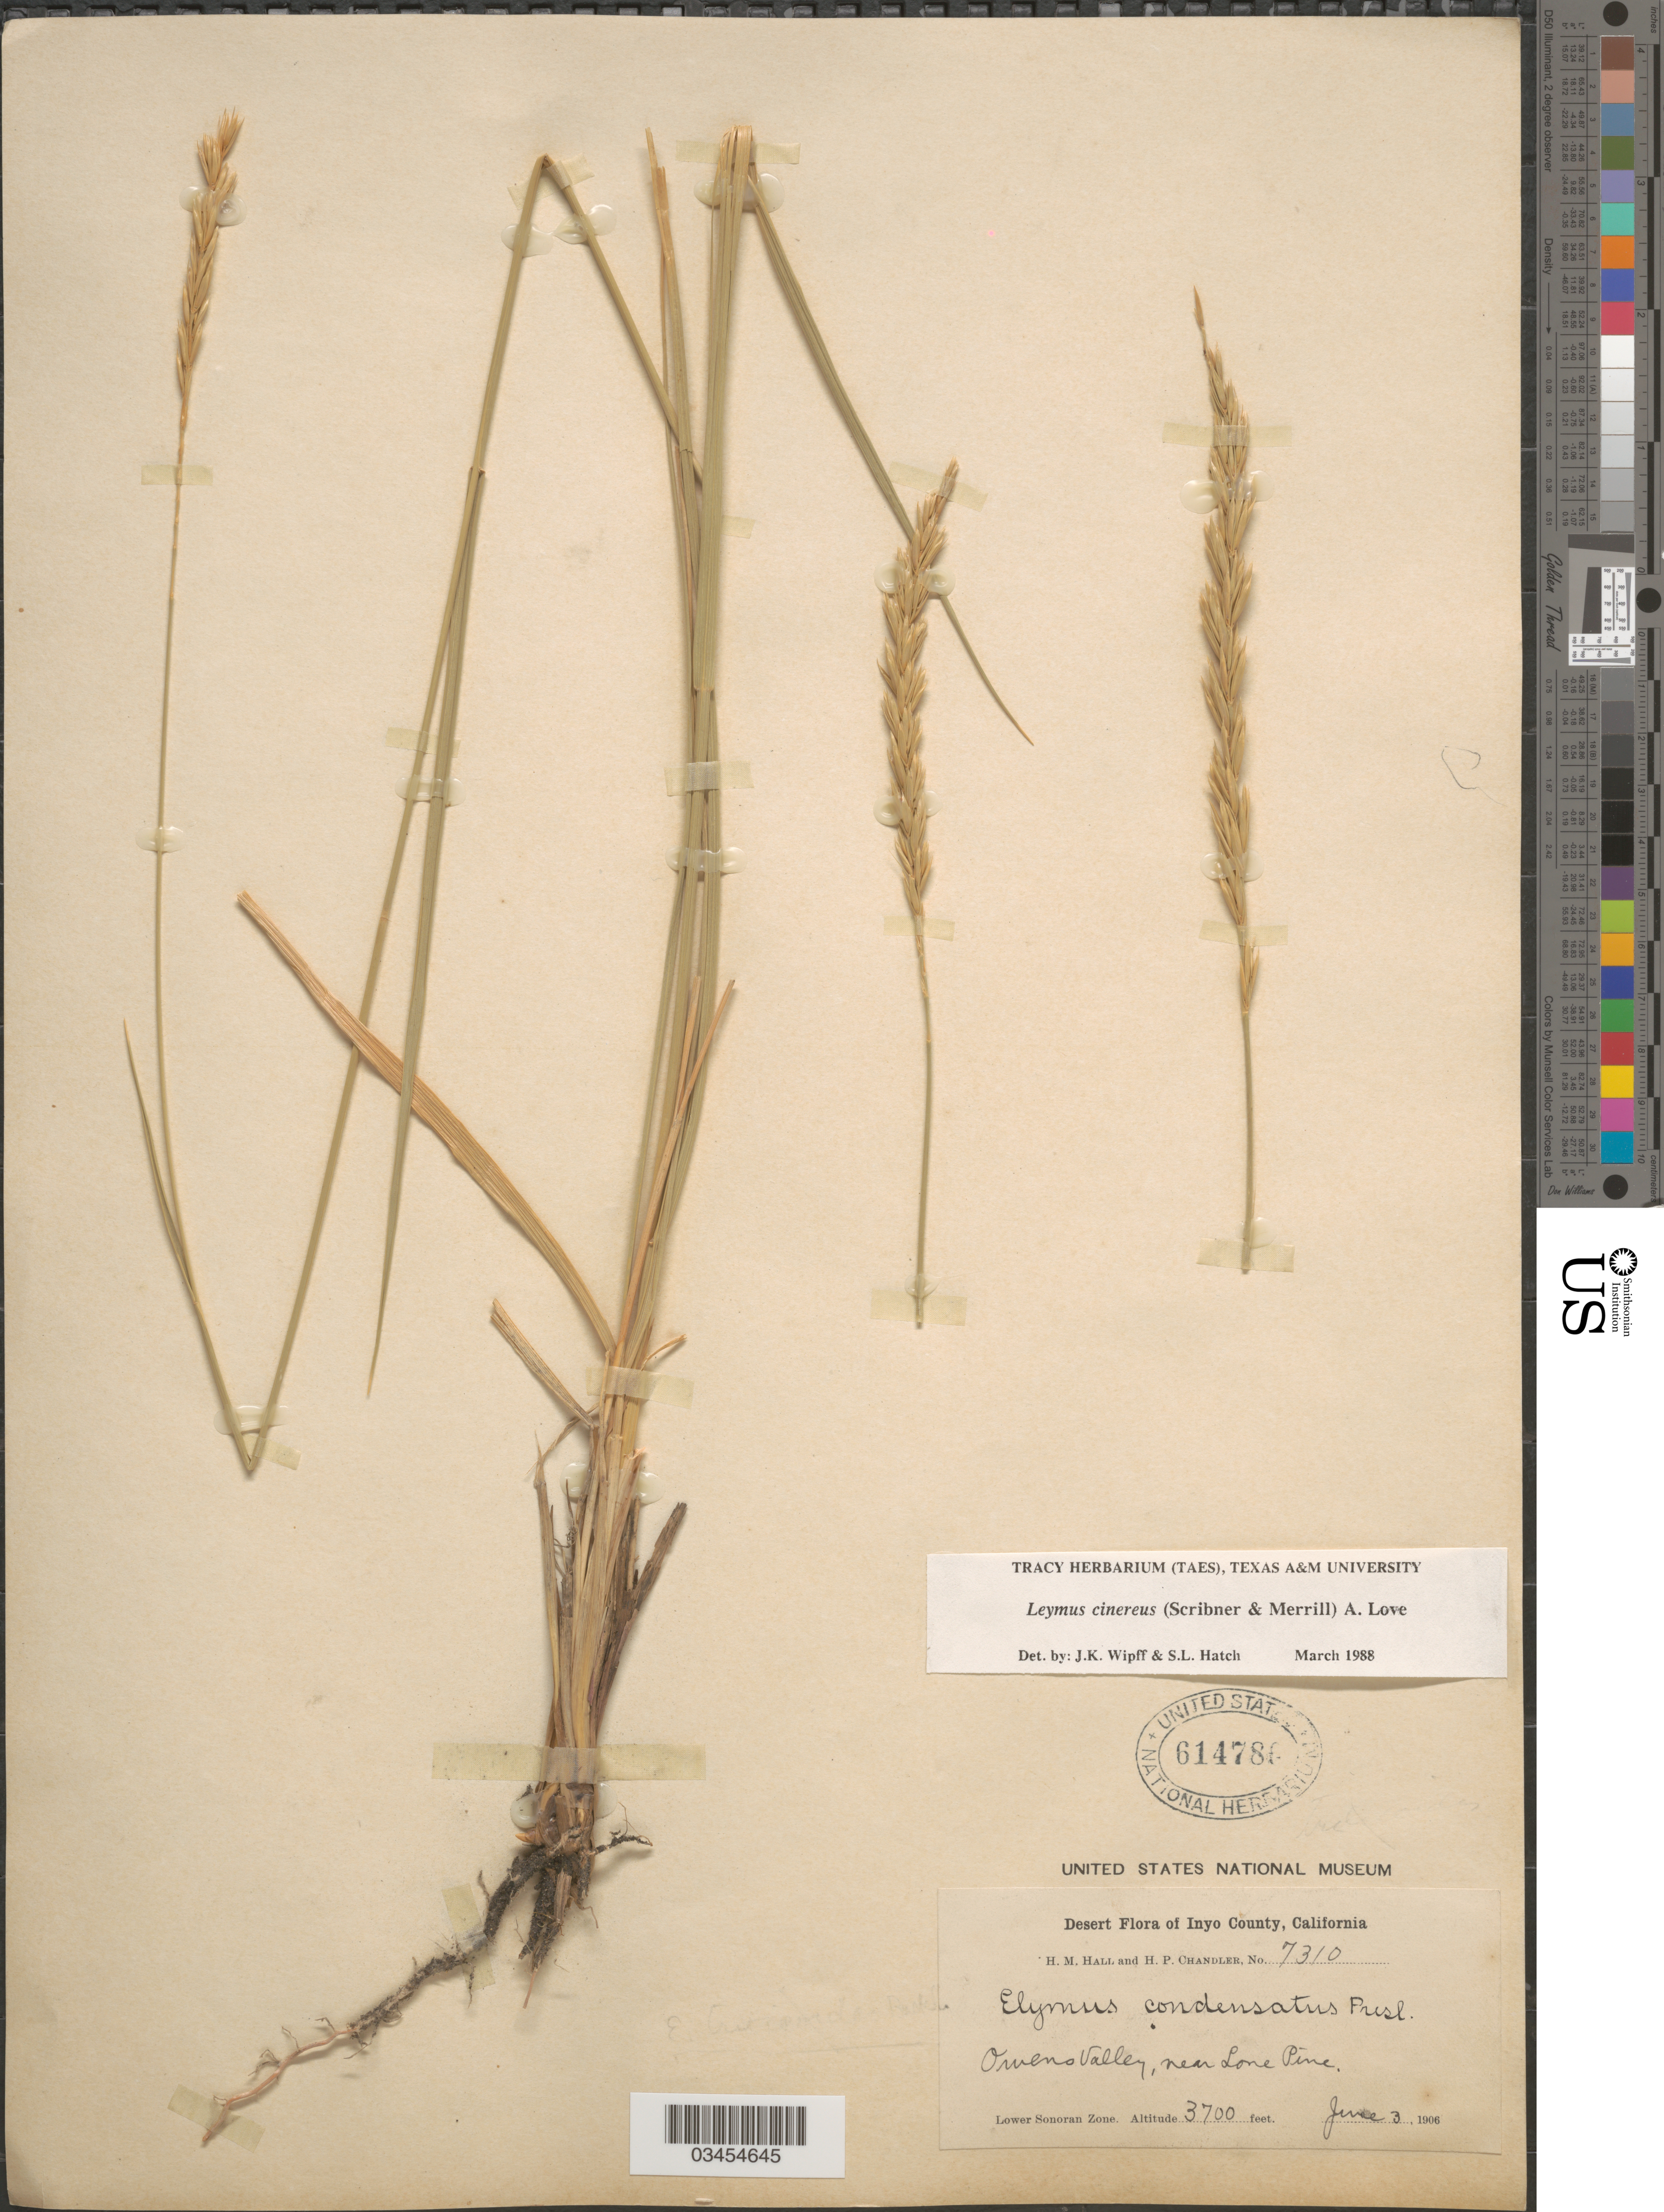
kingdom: Plantae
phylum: Tracheophyta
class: Liliopsida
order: Poales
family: Poaceae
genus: Leymus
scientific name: Leymus cinereus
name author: (Scribn. & Merr.) Á. Löve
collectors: H. M. Hall & H. Chandler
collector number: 7310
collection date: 1906-06-03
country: United States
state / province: California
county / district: Inyo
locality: Inyo County. Owens Valley, near Lone Pine. Lower Sonoran Zone.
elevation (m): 1128